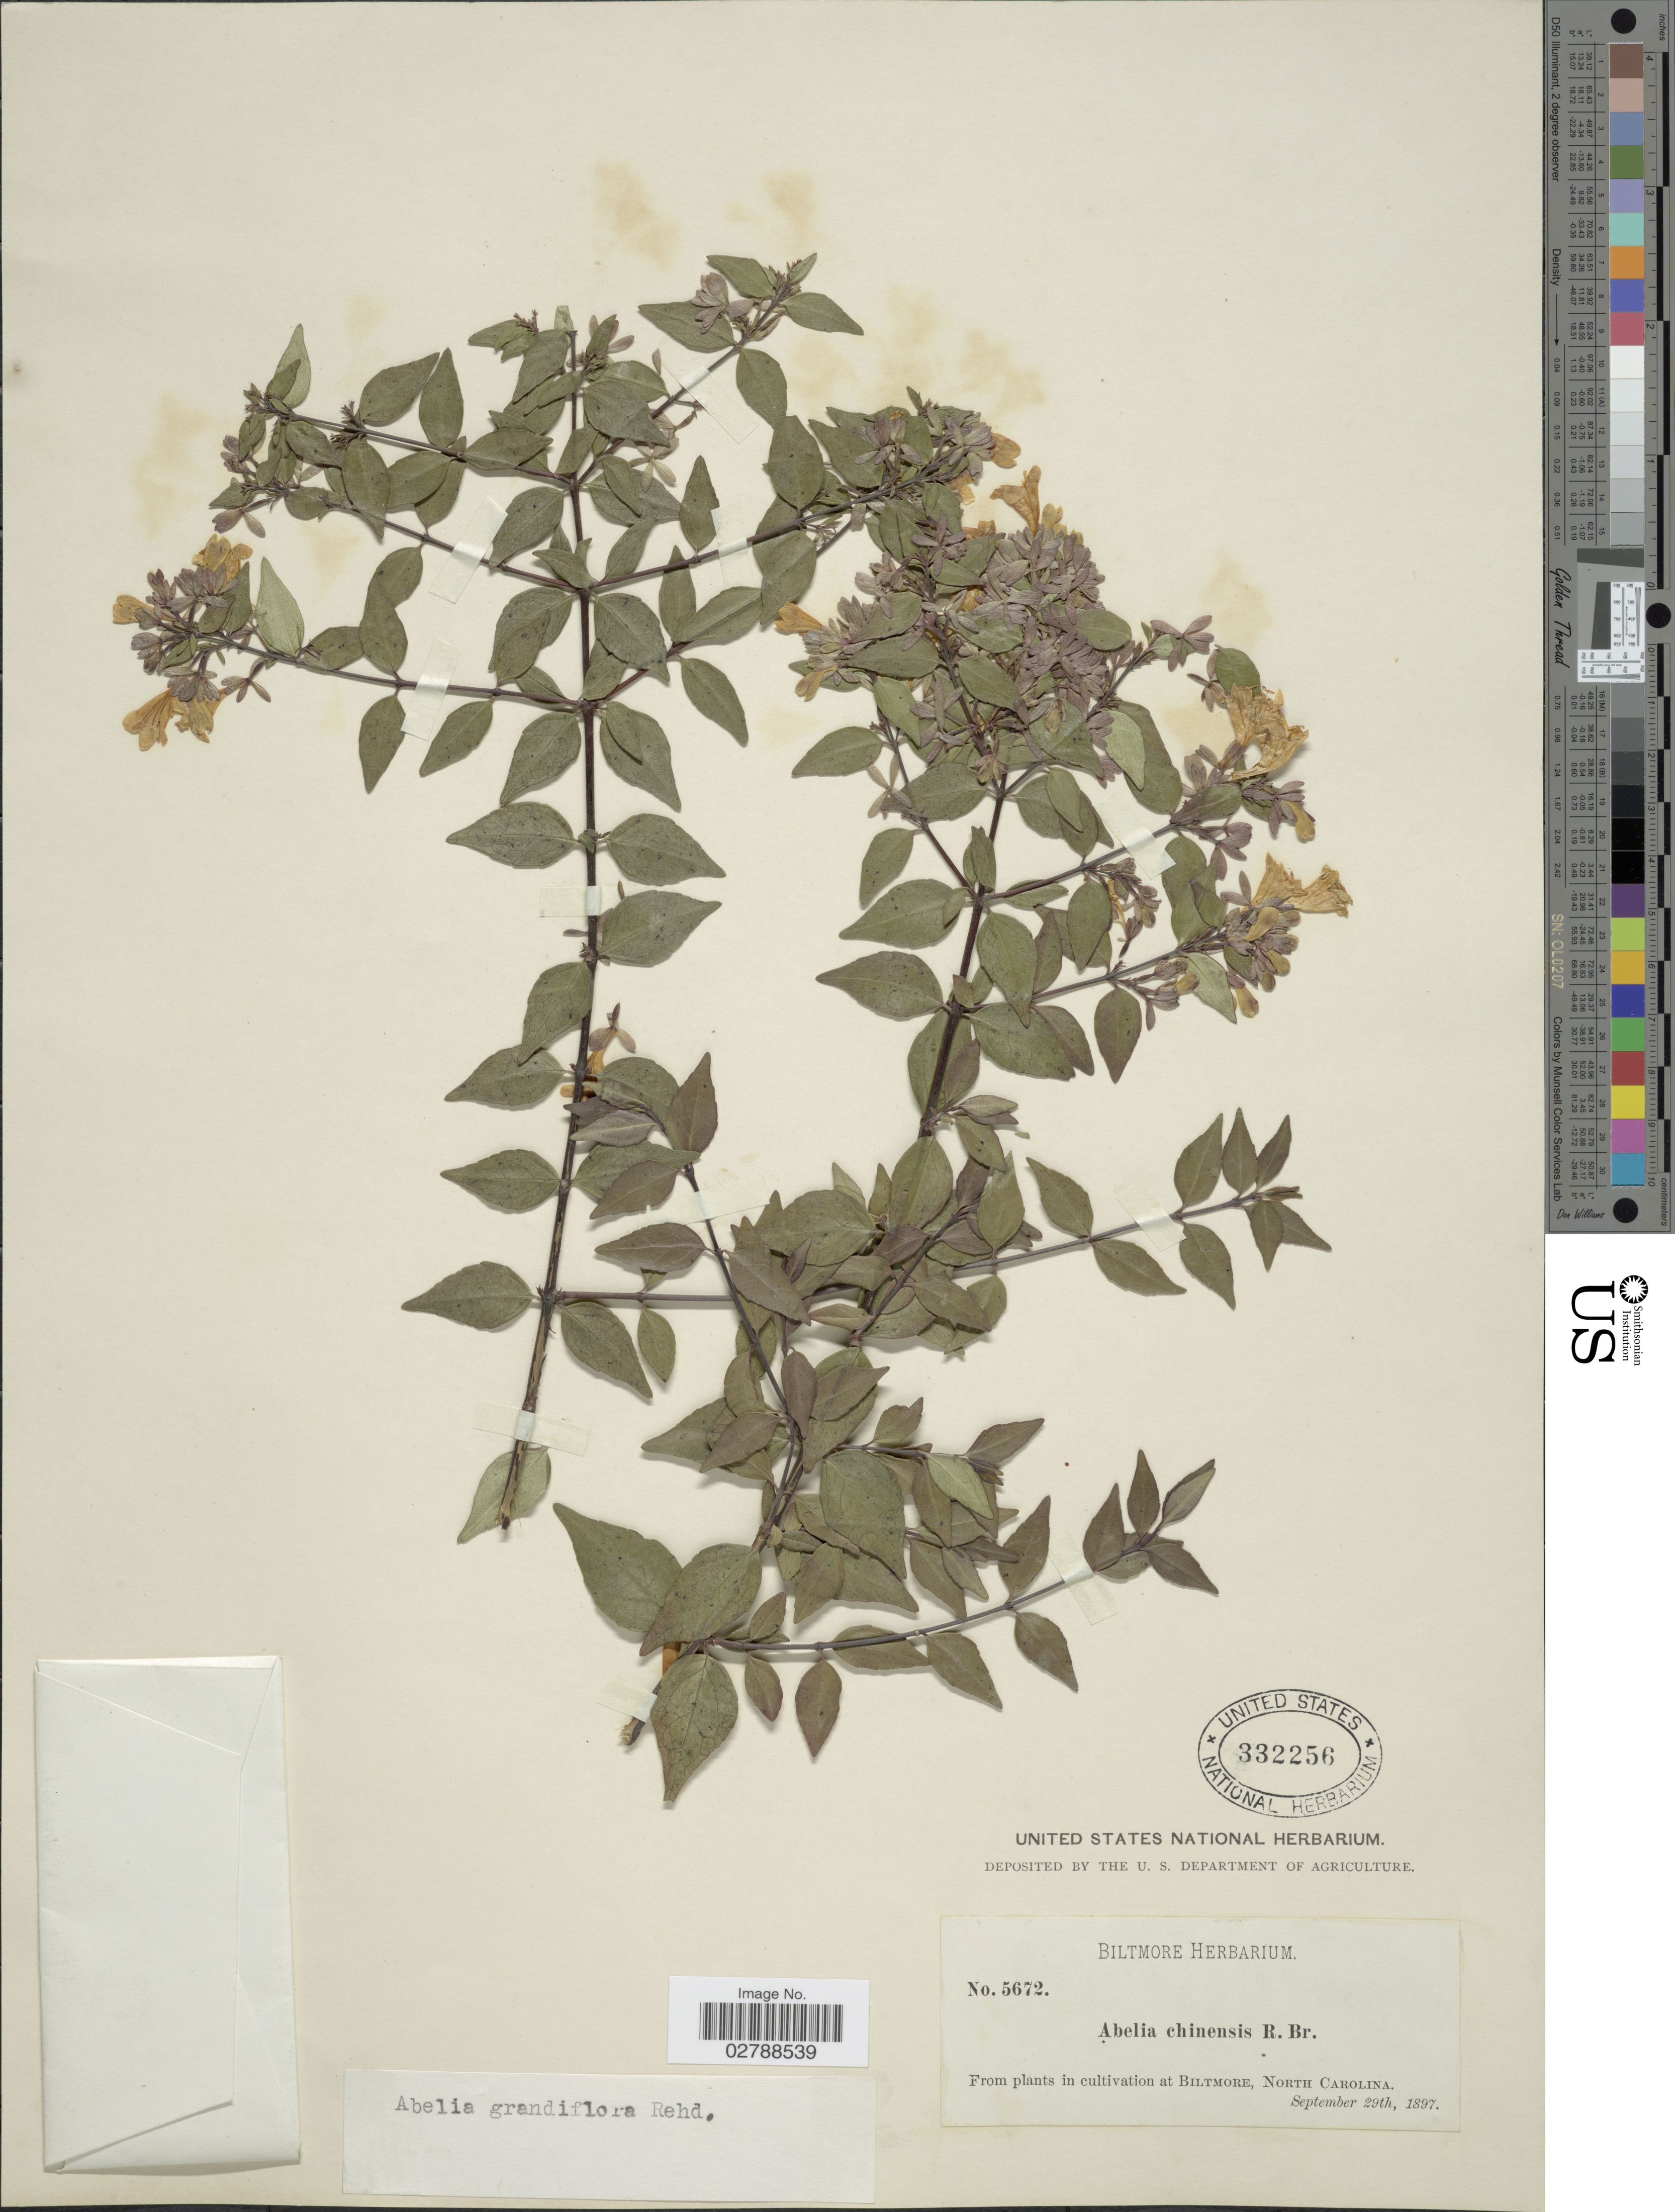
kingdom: Plantae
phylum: Tracheophyta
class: Magnoliopsida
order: Dipsacales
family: Caprifoliaceae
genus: Abelia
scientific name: Abelia grandiflora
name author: (André) Rehder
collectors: ex herb. Biltmore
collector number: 5672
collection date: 1897-09-29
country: United States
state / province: North Carolina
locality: From plants in cultivation at Biltmore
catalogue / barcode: US 332256